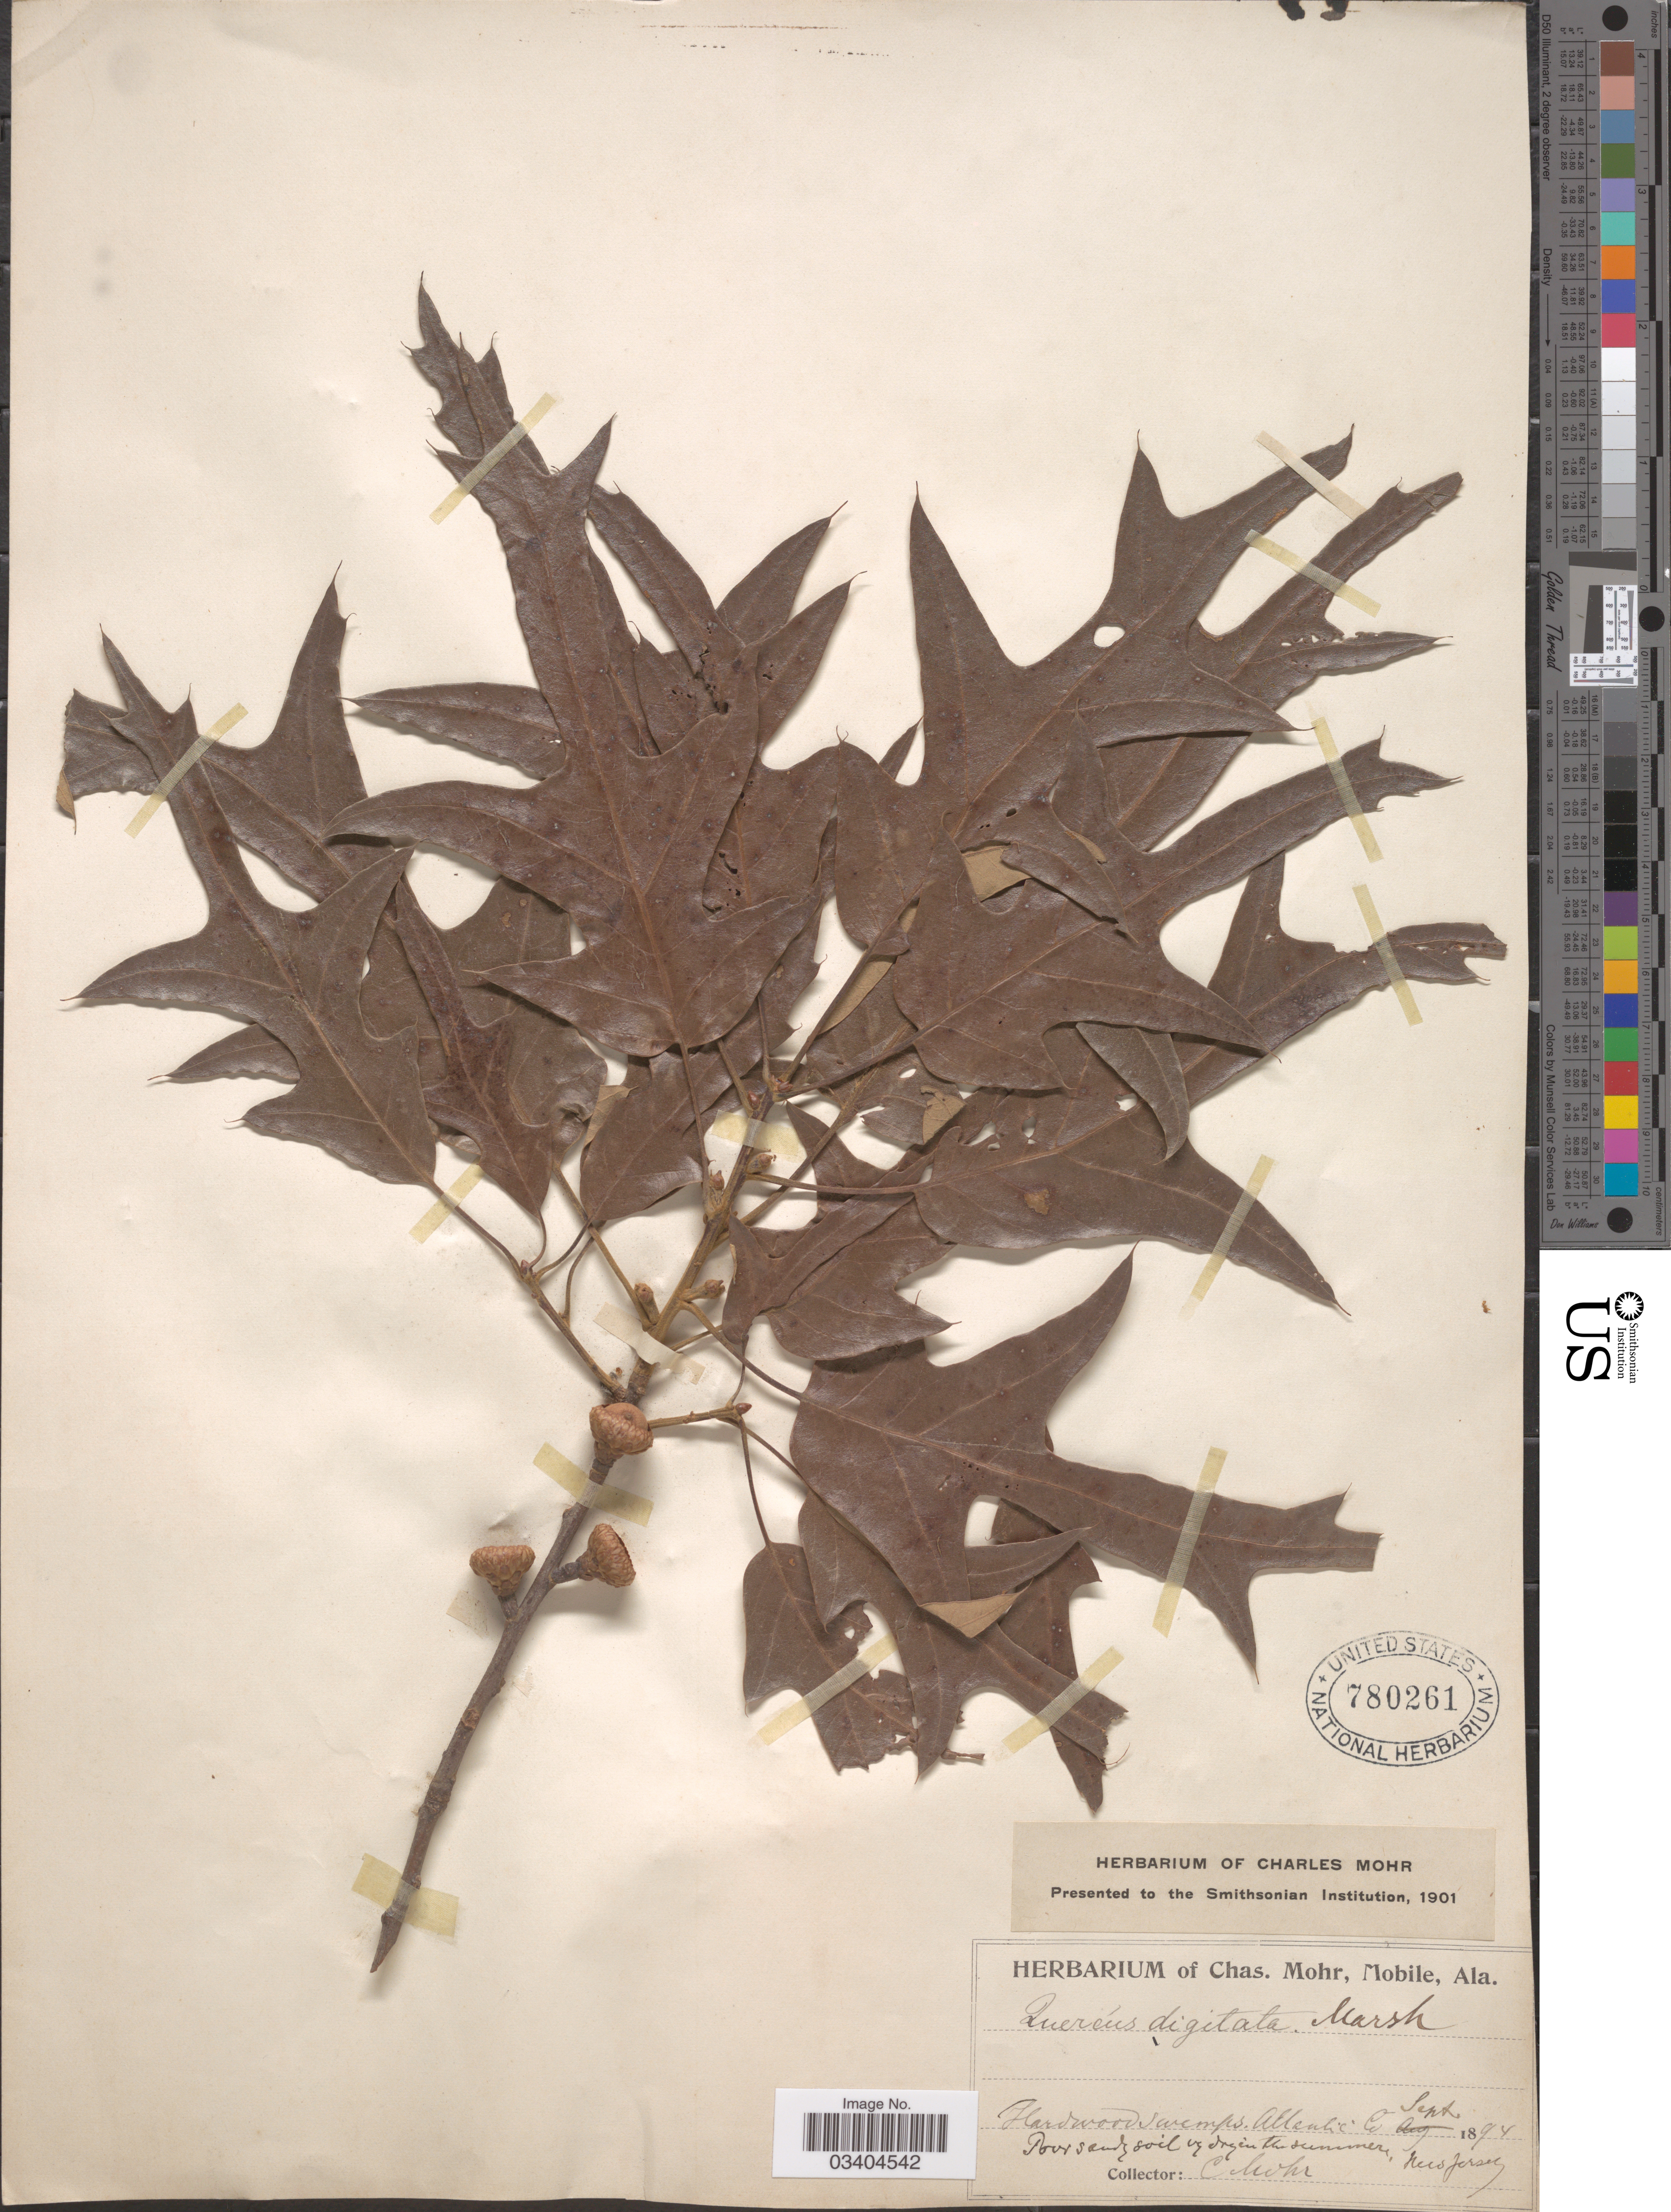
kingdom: Plantae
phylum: Tracheophyta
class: Magnoliopsida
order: Fagales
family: Fagaceae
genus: Quercus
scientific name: Quercus falcata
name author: Michx.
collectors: Mohr, C. T. (herbarium)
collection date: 1894-09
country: United States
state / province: Alabama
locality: Atlantic Co.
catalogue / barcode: US 780261